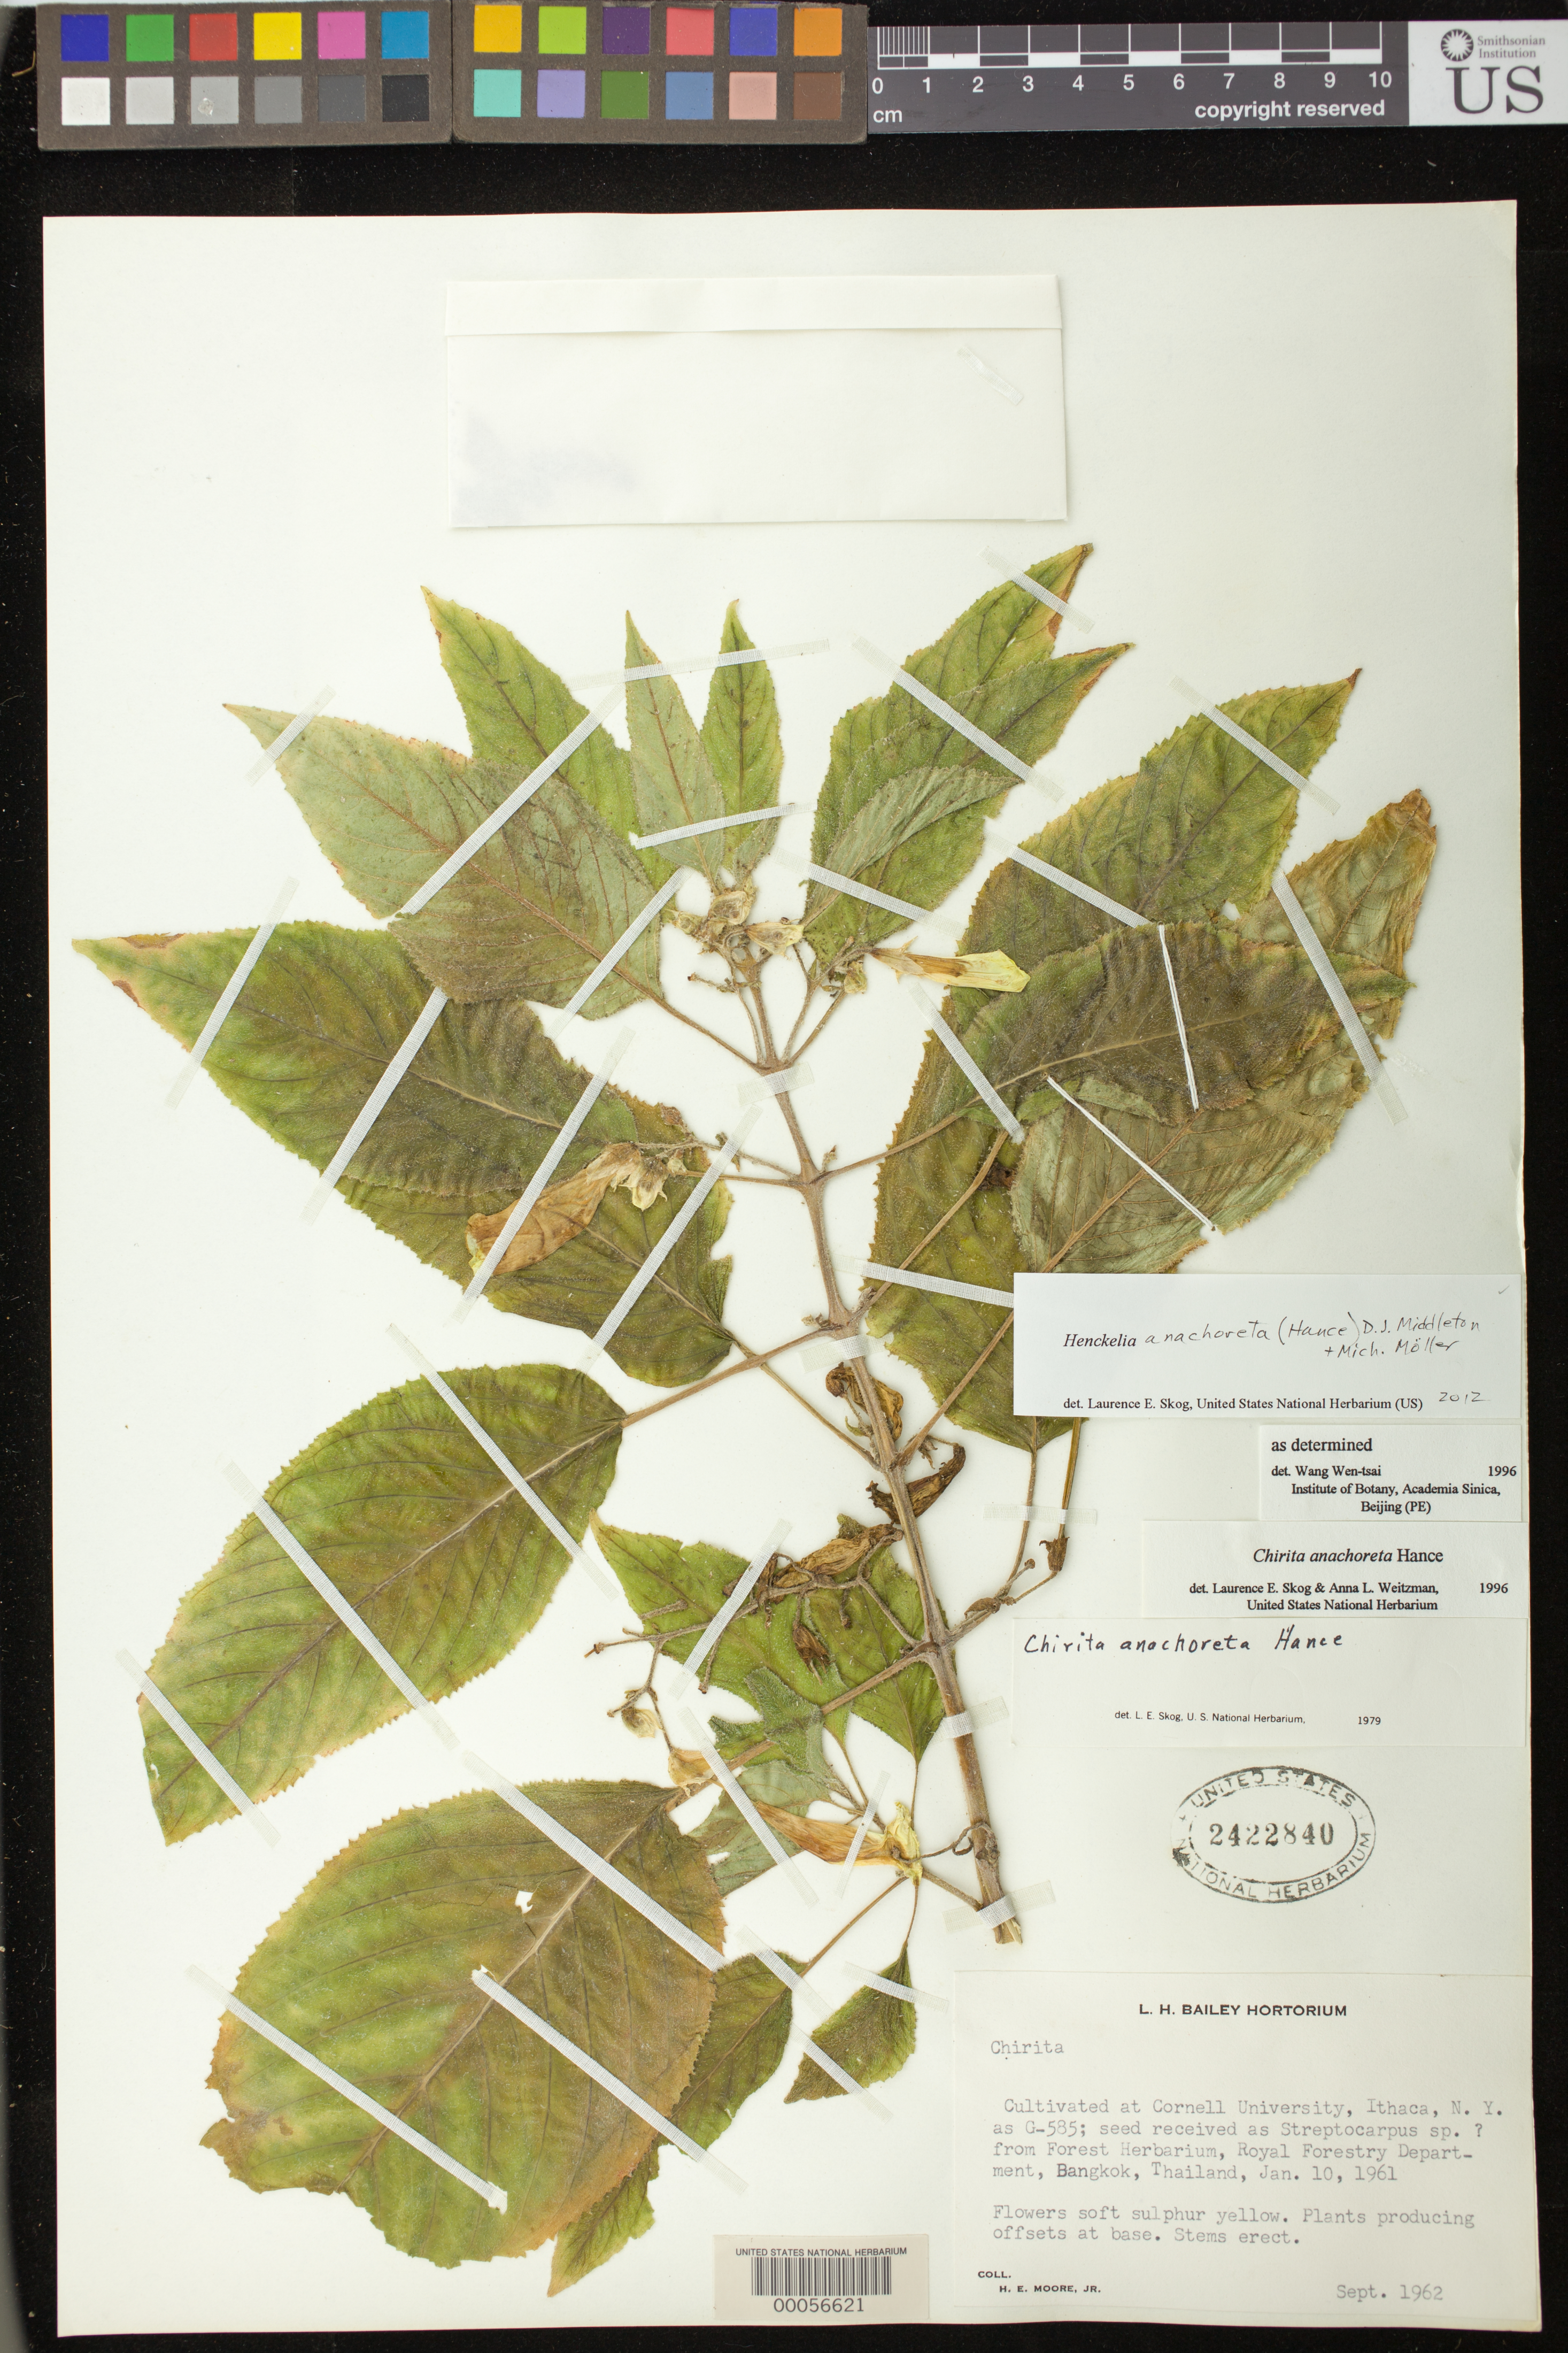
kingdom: Plantae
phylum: Tracheophyta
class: Magnoliopsida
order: Lamiales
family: Gesneriaceae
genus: Henckelia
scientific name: Henckelia anachoreta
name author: (Hance) D.J. Middleton & Mich. Möller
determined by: Skog, Laurence E.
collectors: H. E. Moore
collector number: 1489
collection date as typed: Sep 1962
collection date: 1962-09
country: Thailand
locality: Forest herbarium, royal forestry department, bangkok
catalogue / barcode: US 2422840